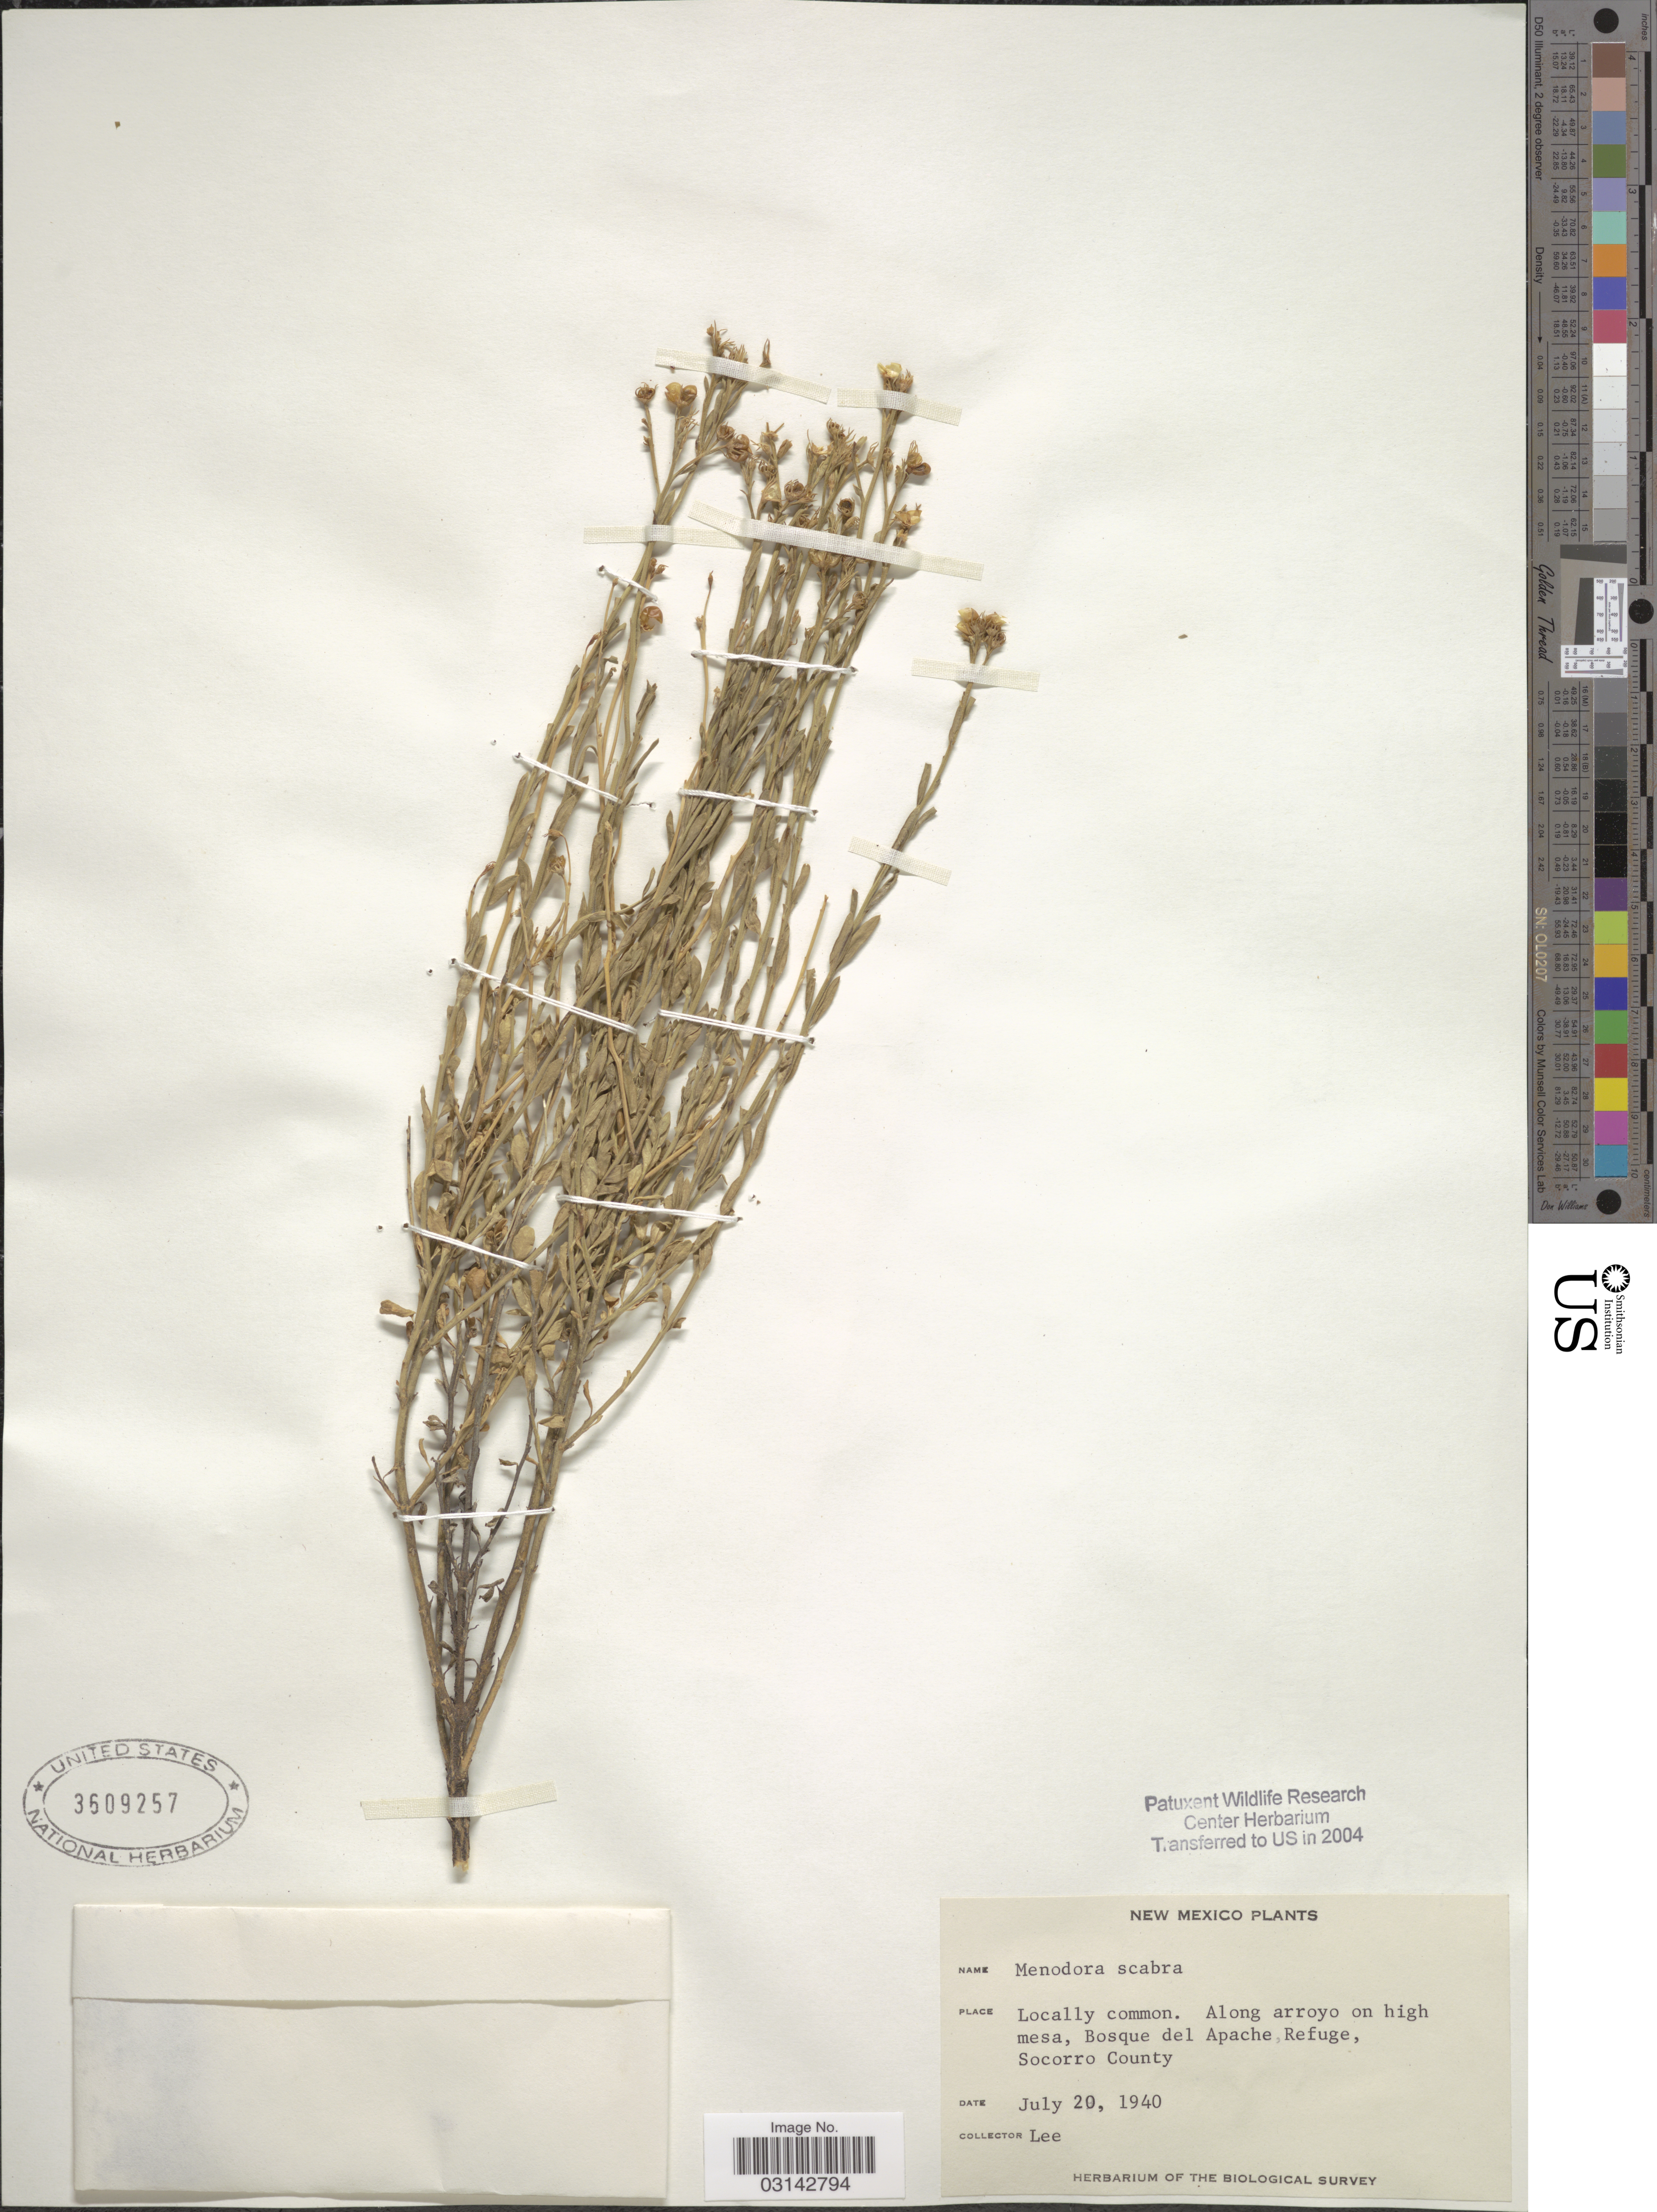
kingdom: Plantae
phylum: Tracheophyta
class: Magnoliopsida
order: Lamiales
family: Oleaceae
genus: Menodora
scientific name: Menodora scabra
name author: A. Gray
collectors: -. Lee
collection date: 1940-07-20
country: United States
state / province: New Mexico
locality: Along arroyo on high meas, Bosque del Apache Refuge, Socorro County.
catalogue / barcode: US 3609257